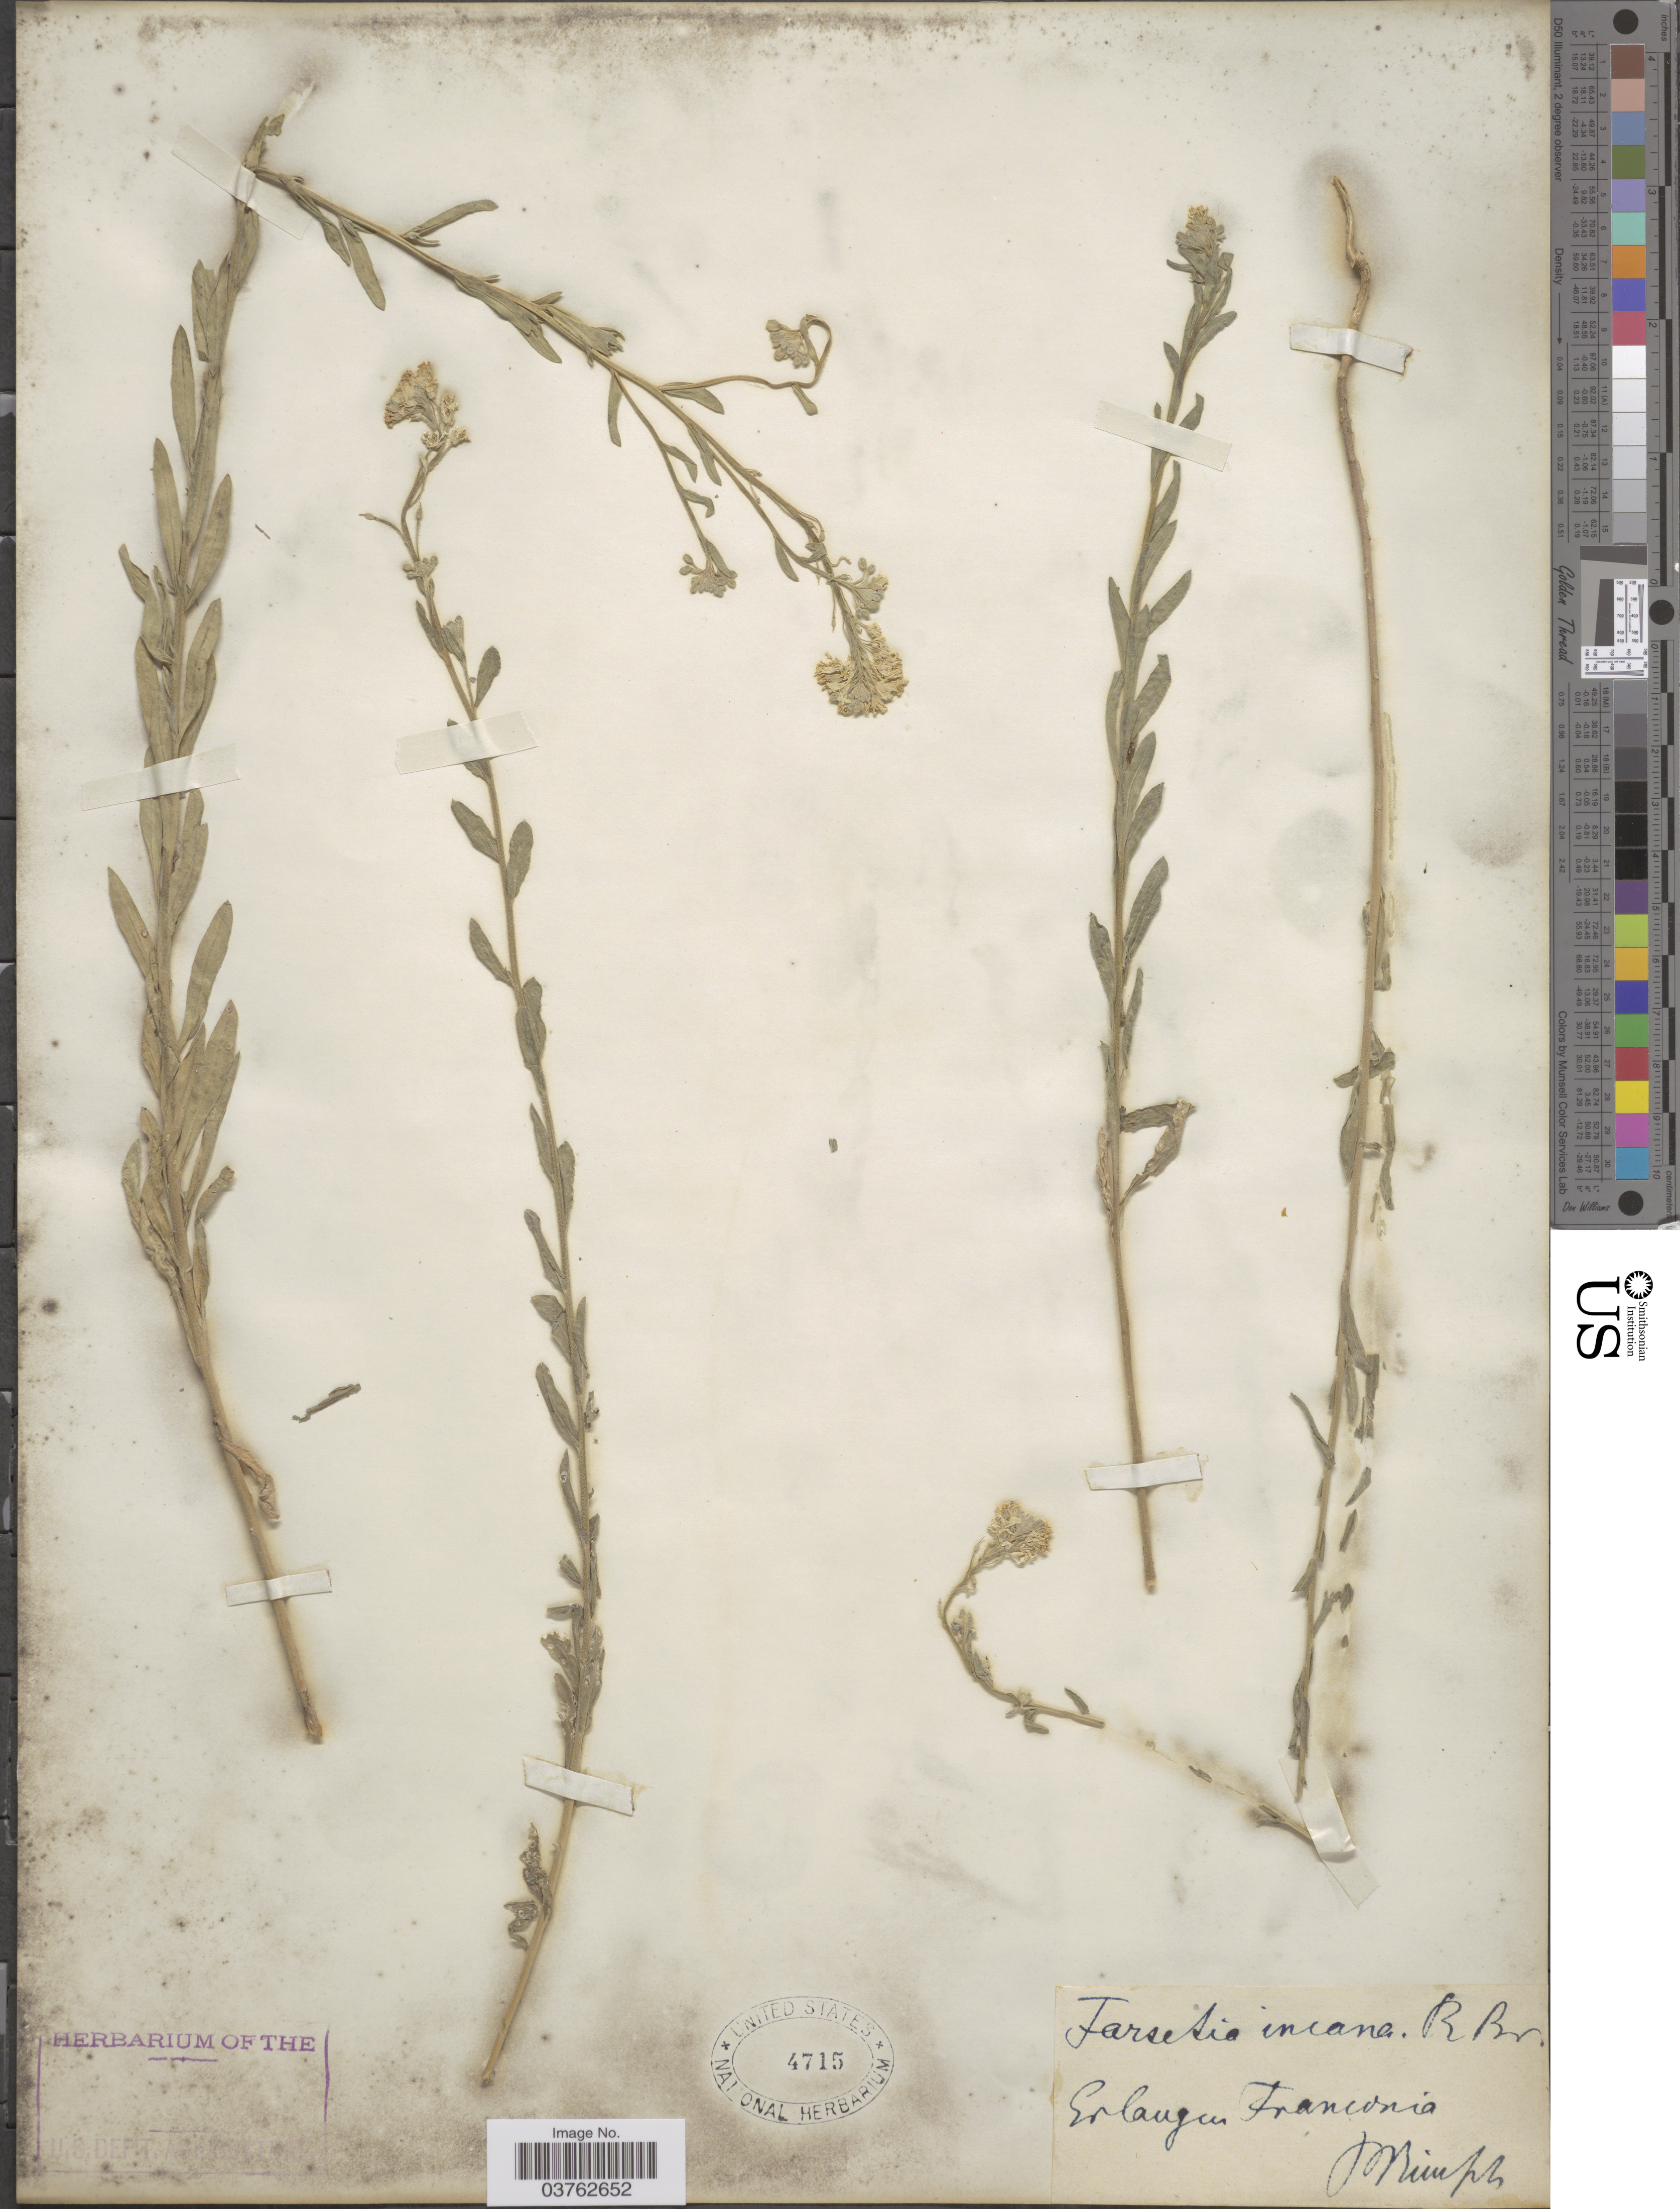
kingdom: Plantae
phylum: Tracheophyta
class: Magnoliopsida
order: Brassicales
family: Brassicaceae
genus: Berteroa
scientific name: Berteroa incana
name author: (L.) DC.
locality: Erlangen Francosia. [interpreted]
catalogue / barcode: US 4715